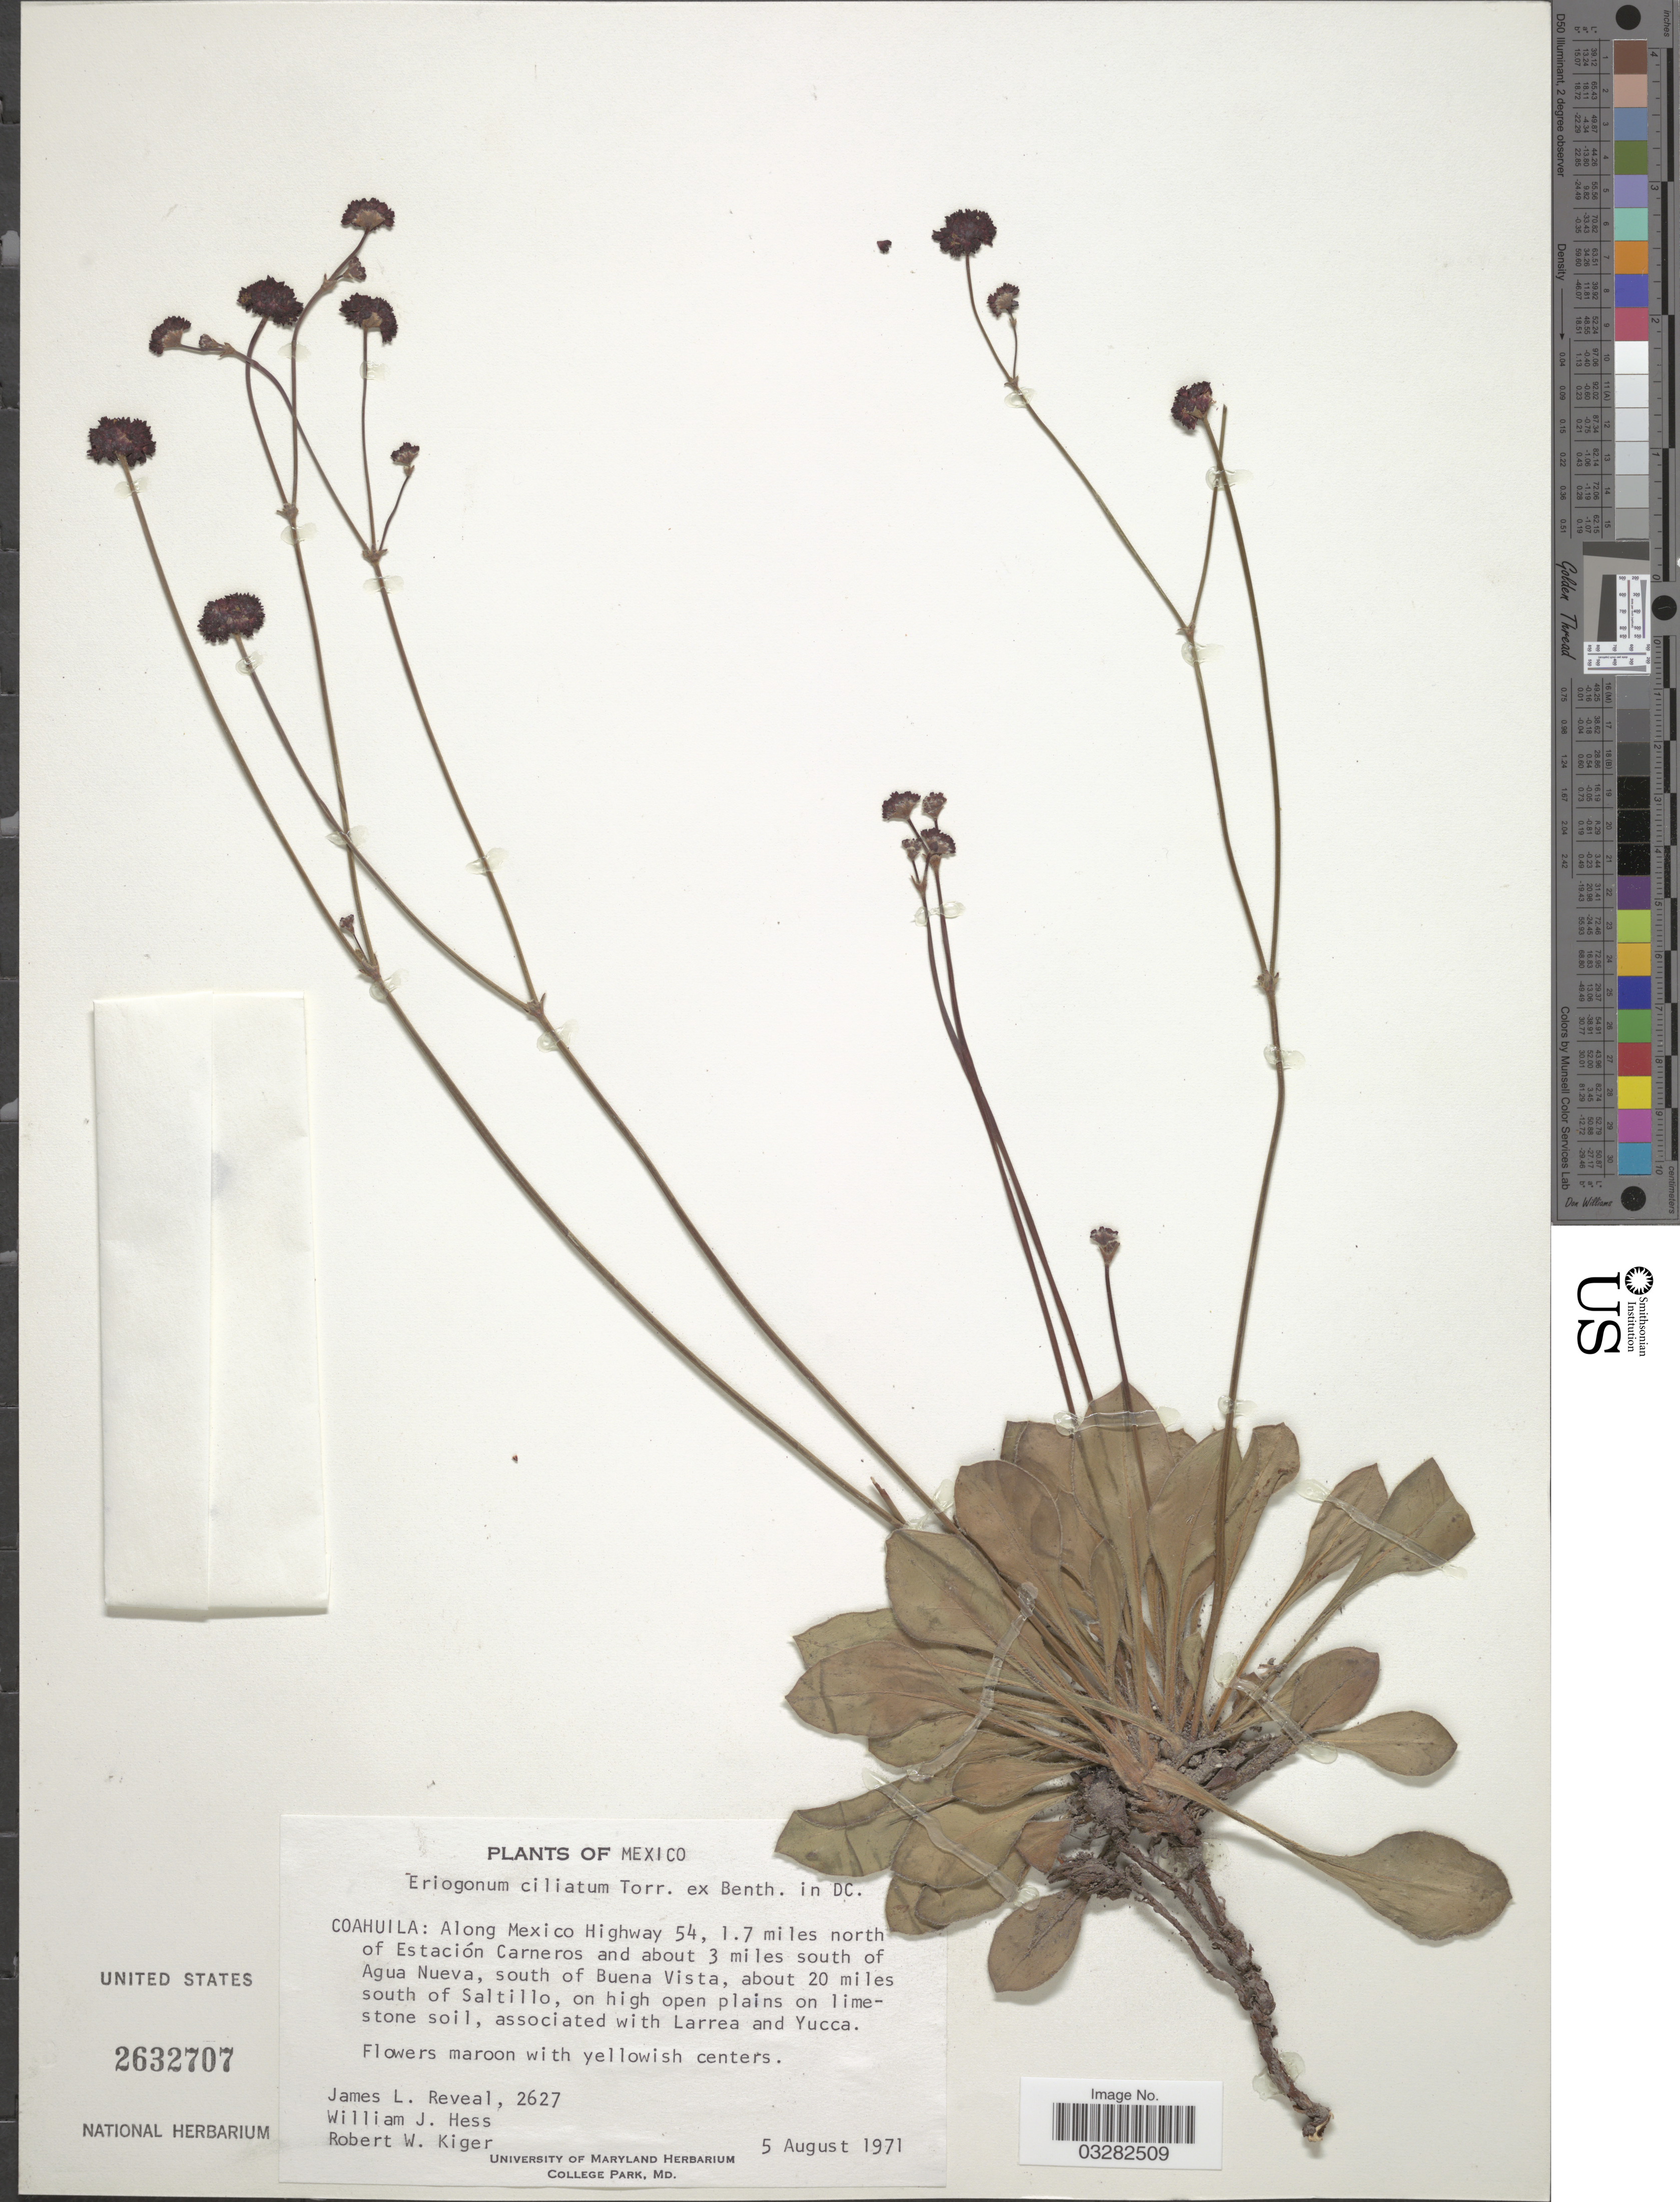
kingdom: Plantae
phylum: Tracheophyta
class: Magnoliopsida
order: Caryophyllales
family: Polygonaceae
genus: Eriogonum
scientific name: Eriogonum ciliatum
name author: Torr. ex Benth.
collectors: J. L. Reveal, W. Hess & R. Kiger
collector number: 2627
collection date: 1971-08-05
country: Mexico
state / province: Coahuila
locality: Along Mexico Highway 54, 1.7 miles north of Estación Carneros and about 3 miles south of Agua Nueva, south of Buena Vista, about 20 miles south of Saltillo.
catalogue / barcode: US 2632707